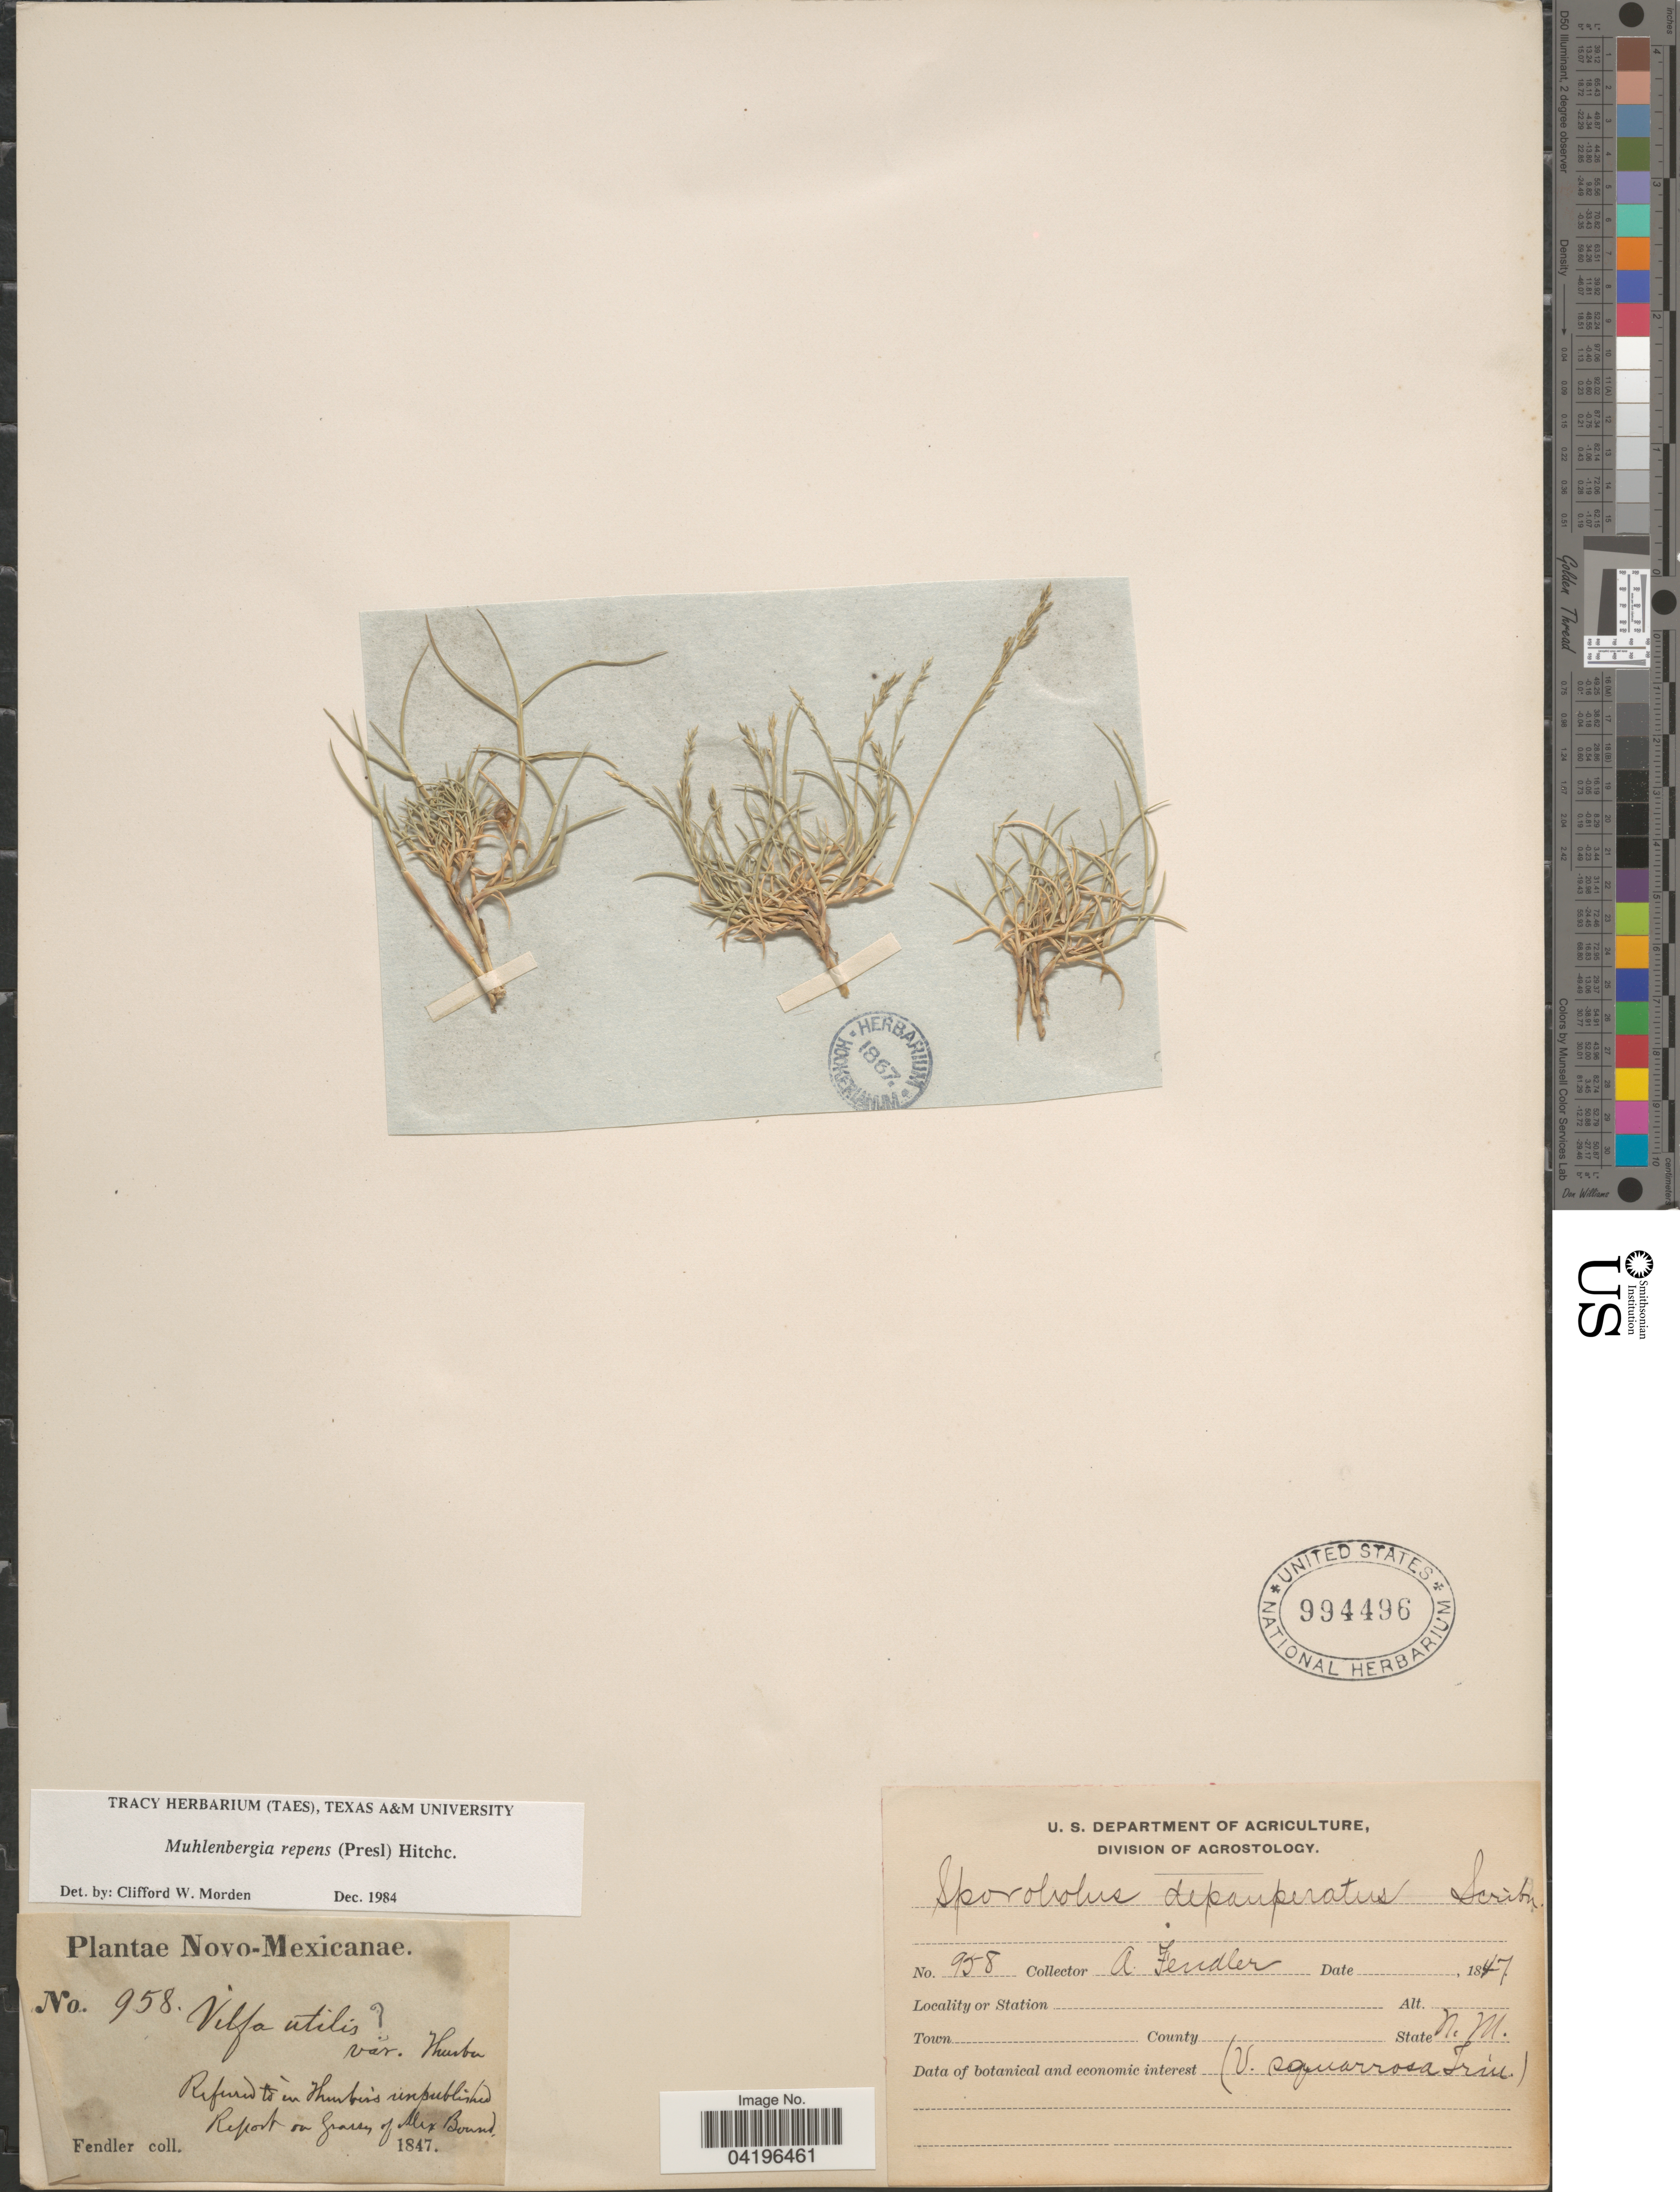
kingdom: Plantae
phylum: Tracheophyta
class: Liliopsida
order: Poales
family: Poaceae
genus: Muhlenbergia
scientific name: Muhlenbergia repens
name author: (J. Presl) Hitchc.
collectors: A. Fendler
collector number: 958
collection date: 1847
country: United States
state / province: New Mexico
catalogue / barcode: US 994496